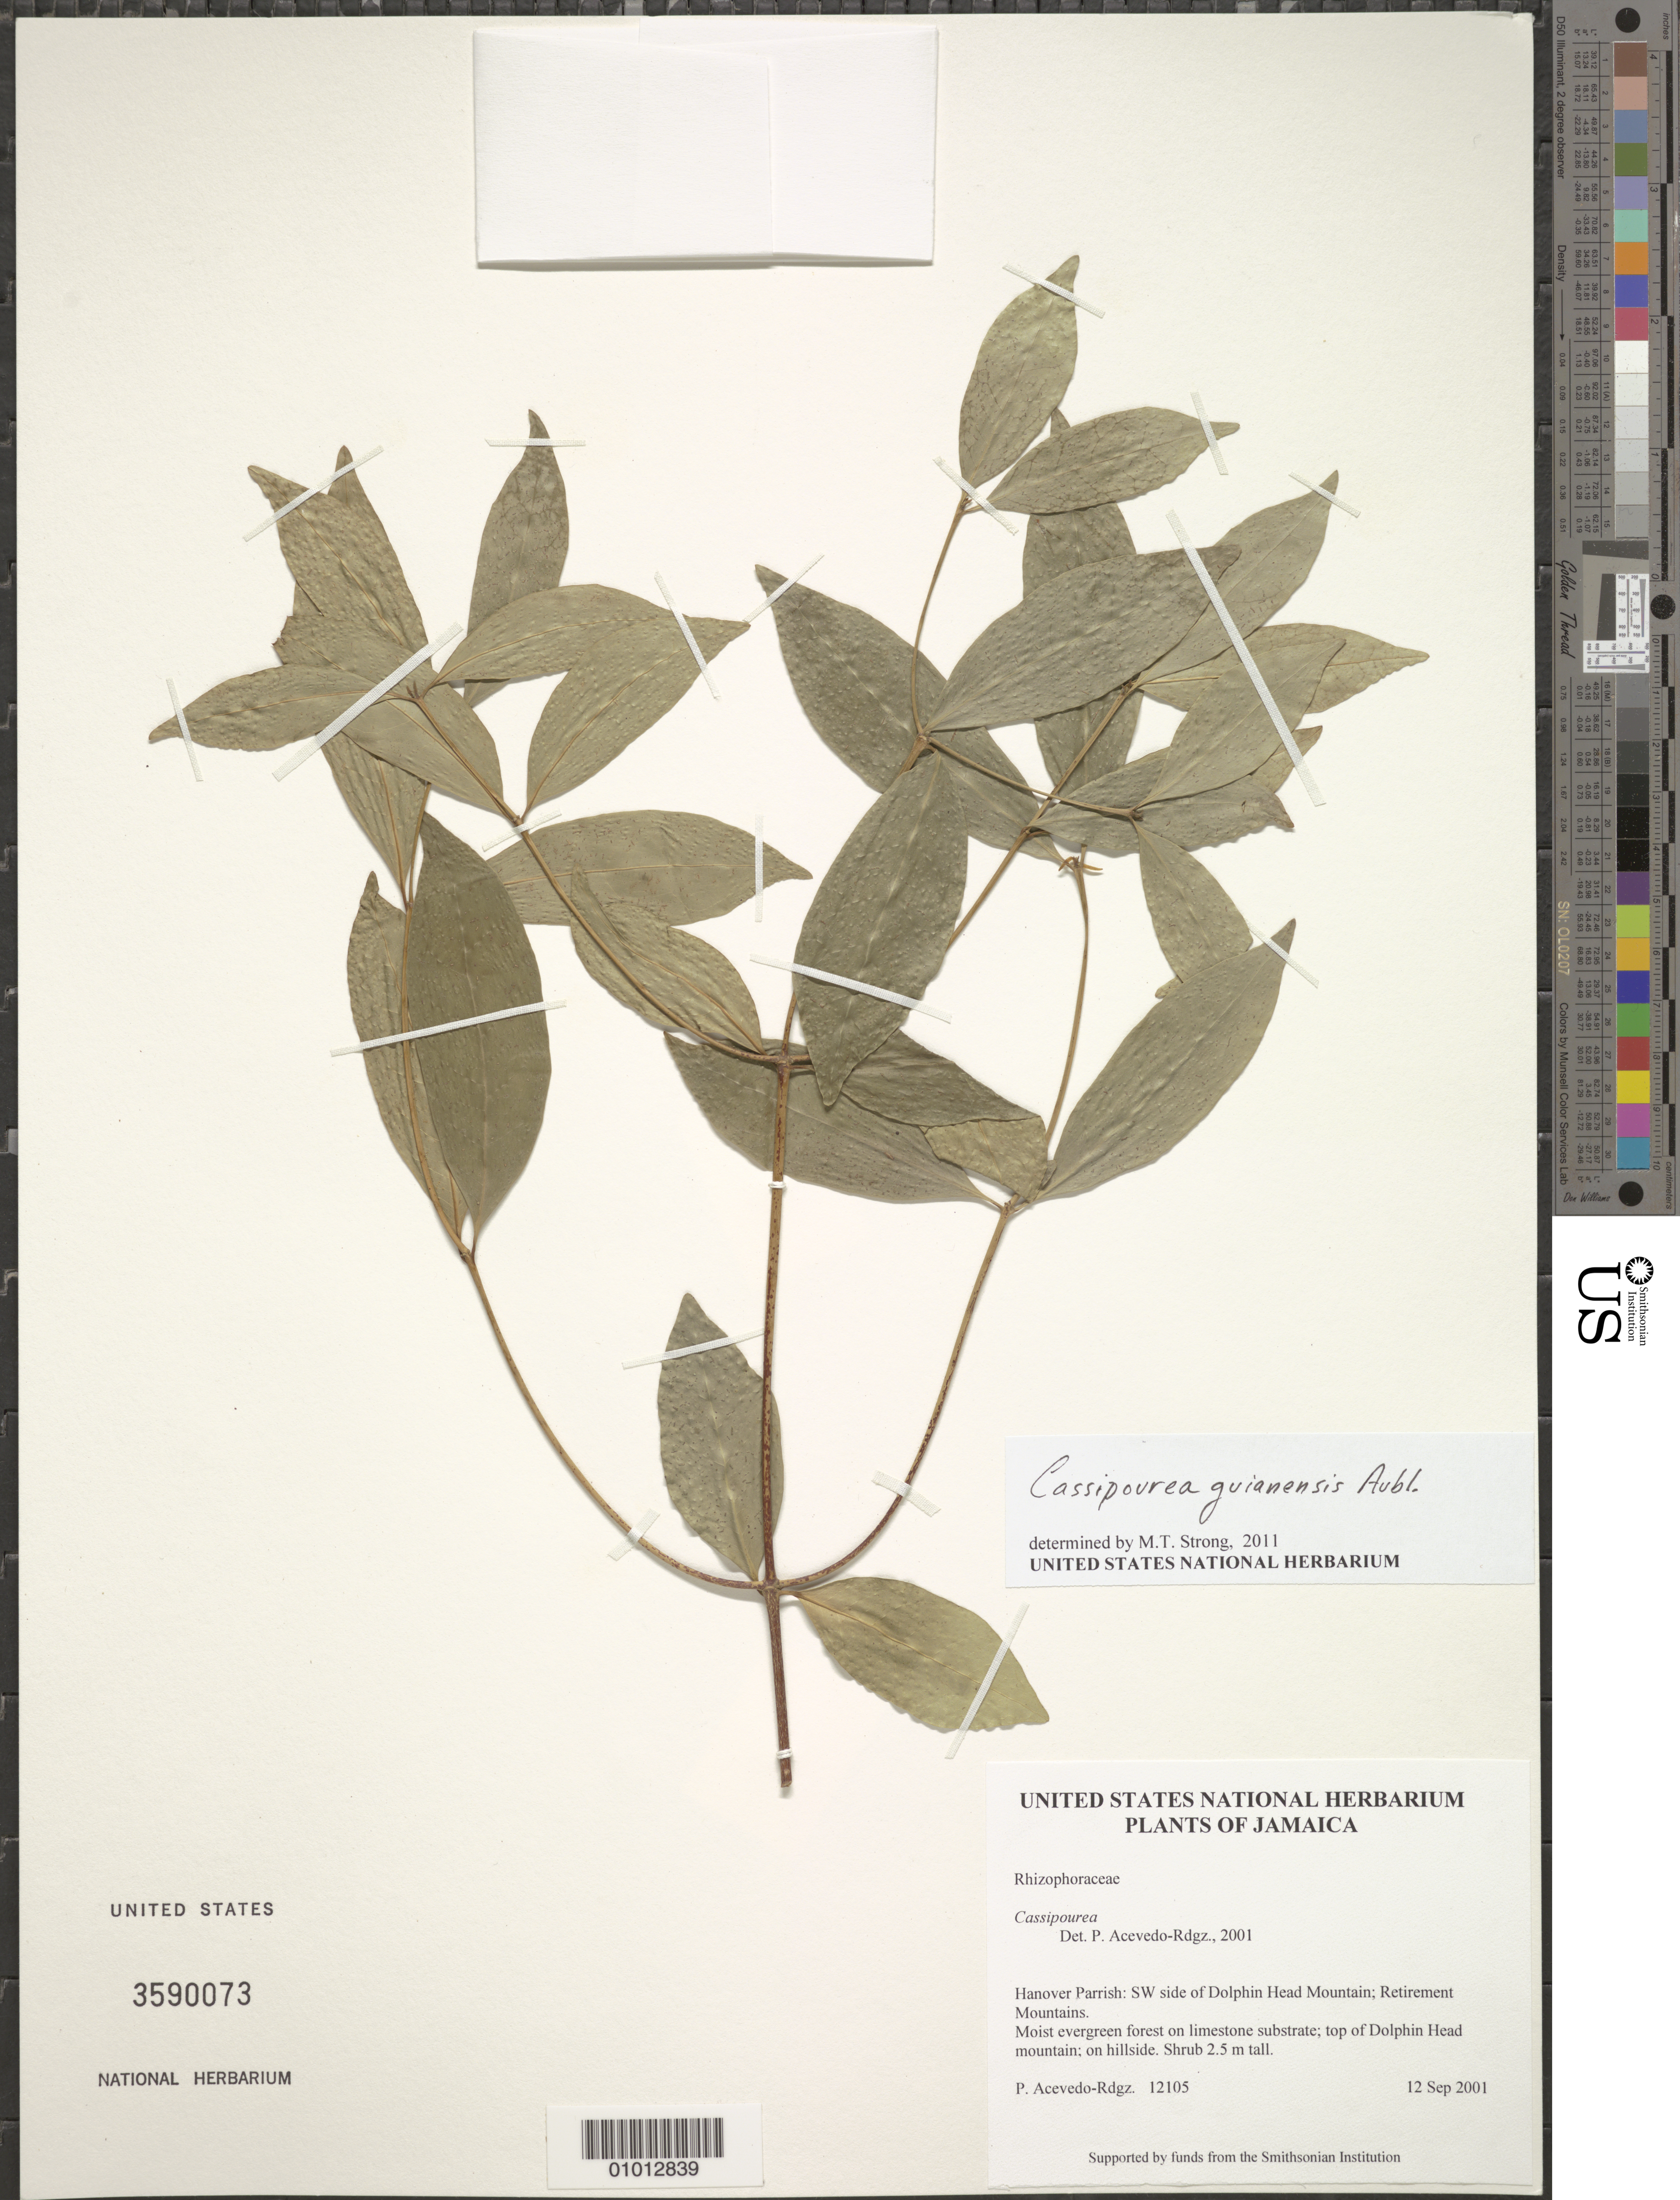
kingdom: Plantae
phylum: Tracheophyta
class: Magnoliopsida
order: Malpighiales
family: Rhizophoraceae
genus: Cassipourea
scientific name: Cassipourea guianensis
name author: Aubl.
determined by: Strong, M. T., (US), Smithsonian Institution - National Museum of Natural History (UNITED STATES)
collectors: P. Acevedo-Rodr.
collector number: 12105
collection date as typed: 12 Sep 2001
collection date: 2001-09-12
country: Jamaica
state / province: Hanover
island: Jamaica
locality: Hanover Parrish: SW side of Dolphin Head Mountain; Retirement Mountains.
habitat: Moist evergreen forest on limestone substrate; top of Dolphin Head mountain; on hillside.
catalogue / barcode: US 3590073